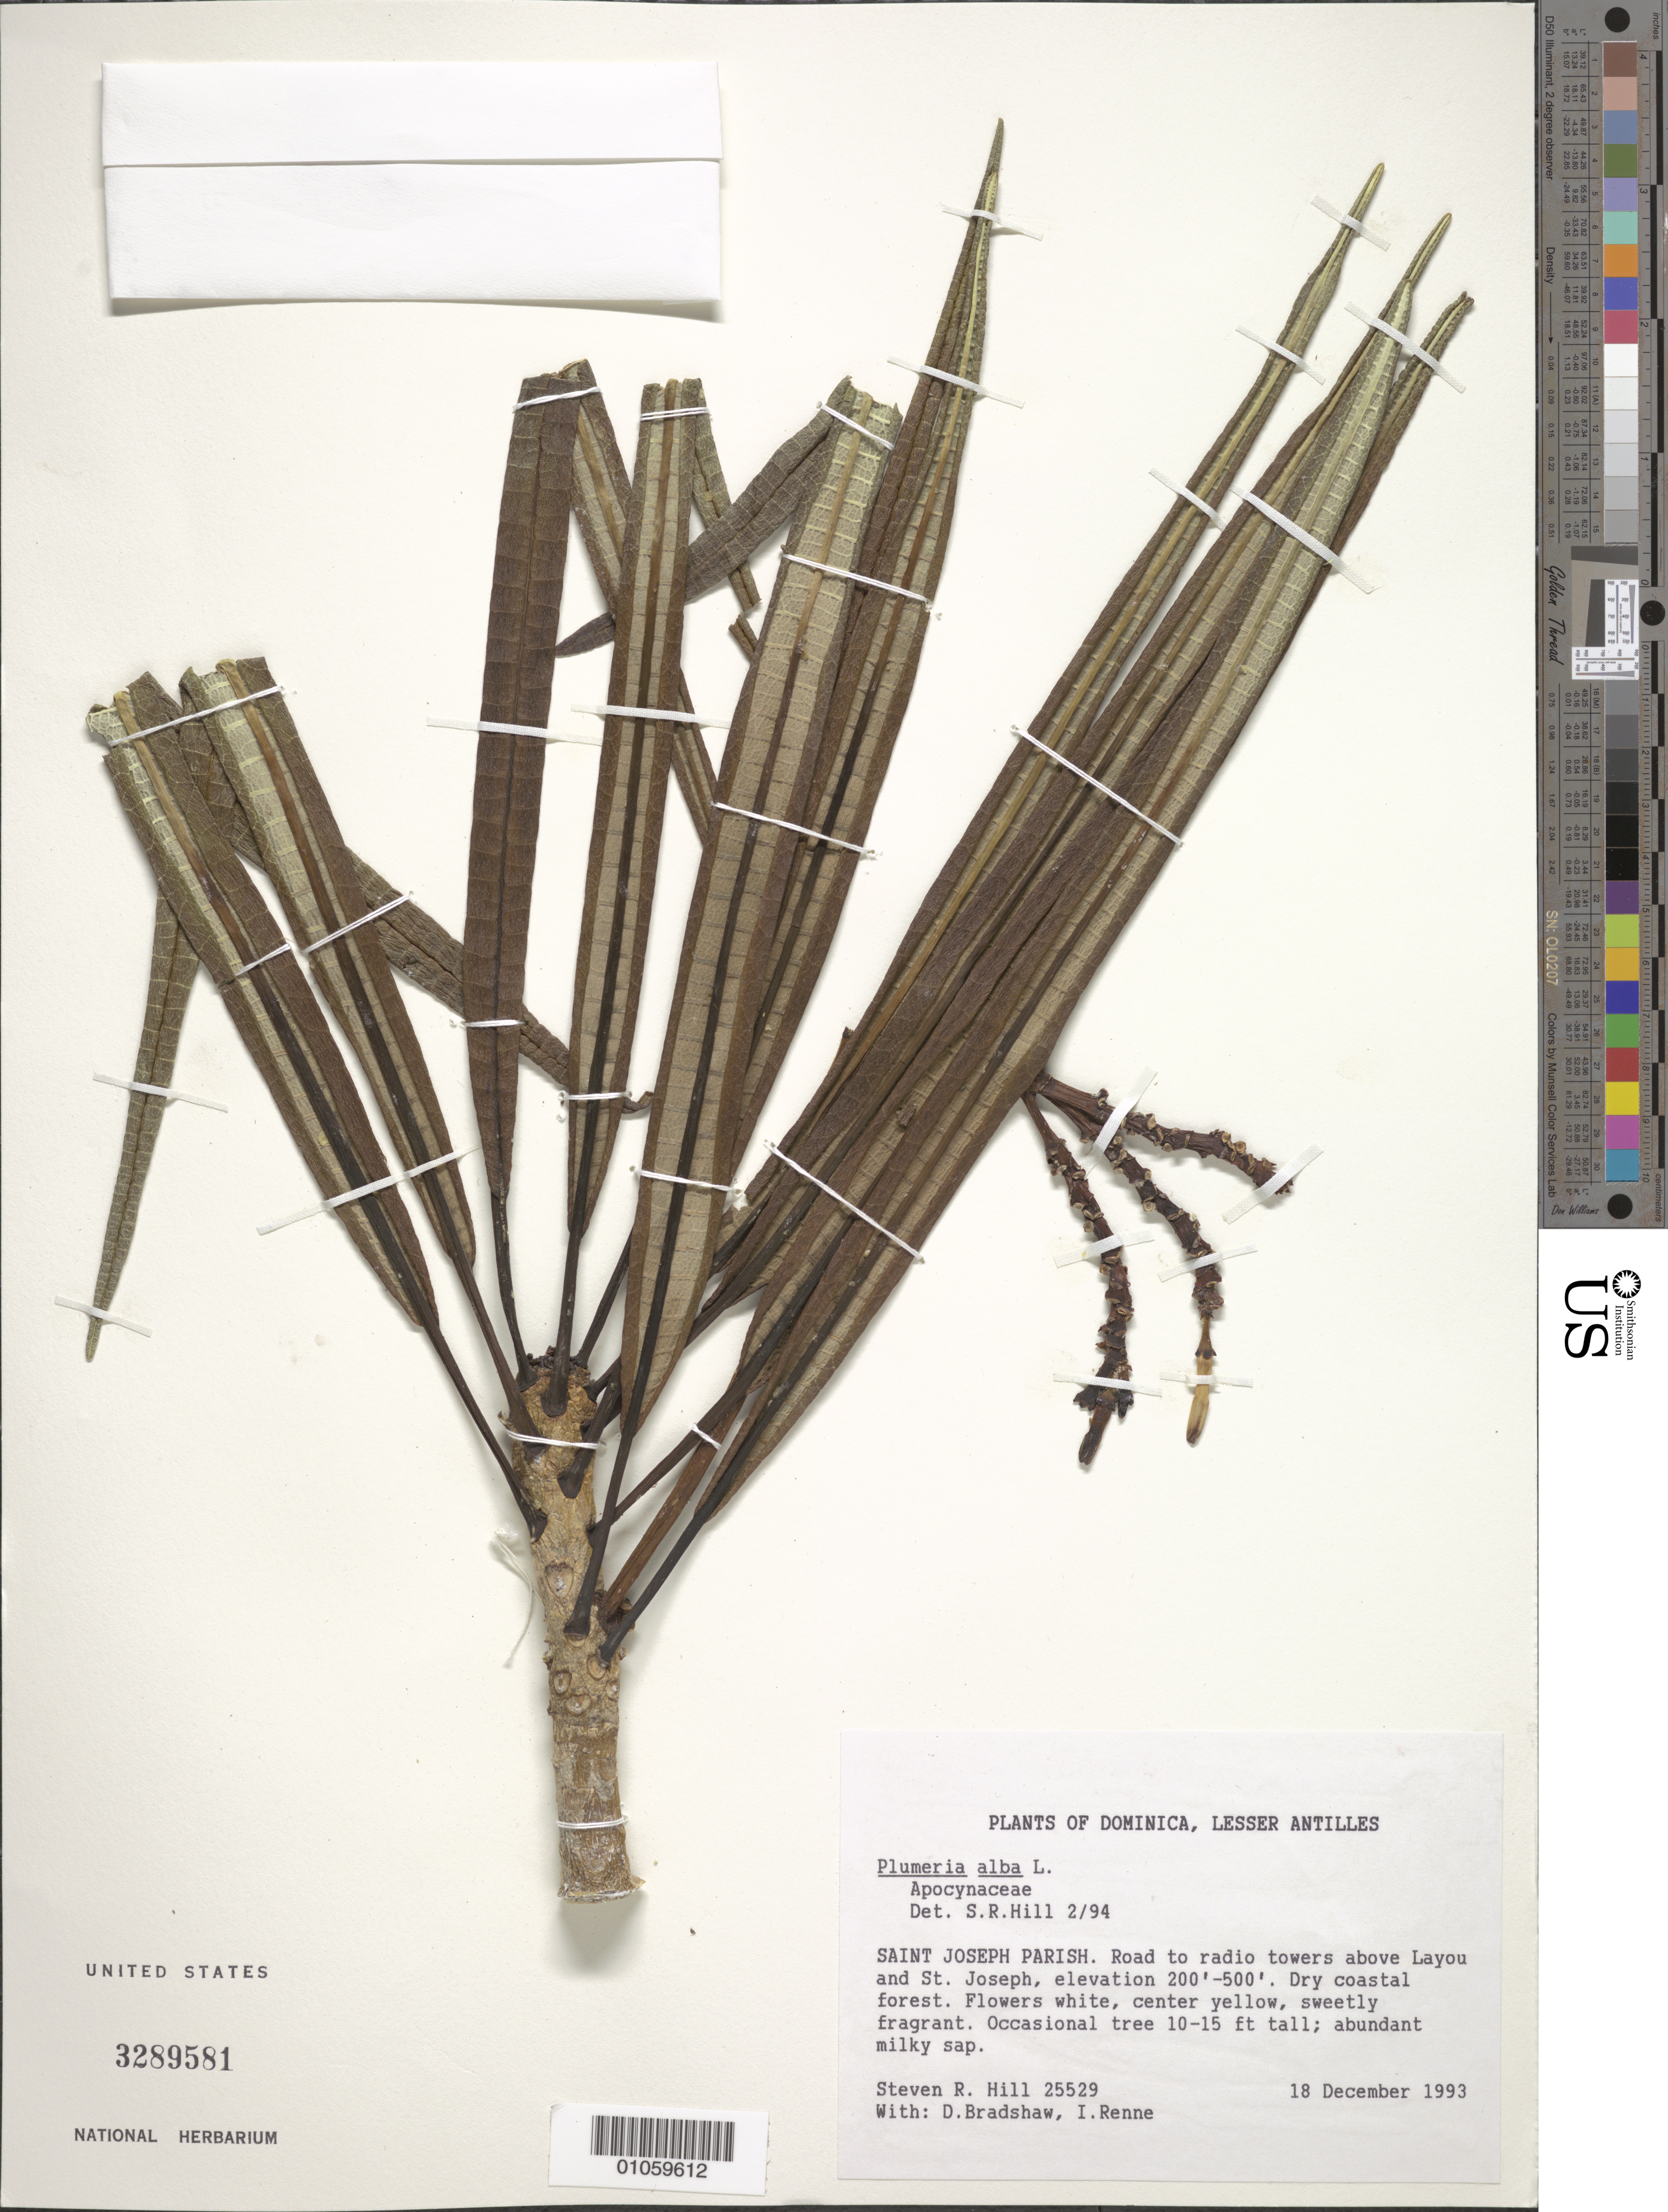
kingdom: Plantae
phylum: Tracheophyta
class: Magnoliopsida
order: Gentianales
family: Apocynaceae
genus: Plumeria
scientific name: Plumeria alba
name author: L.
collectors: S. R. Hill, D. Bradshaw & I. Renne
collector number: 25529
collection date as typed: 18 Dec 1993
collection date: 1993-12-18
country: Dominica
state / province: St. Joseph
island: Dominica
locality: Road to radio towers above Layou and St. Joseph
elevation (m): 61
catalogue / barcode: US 3289581